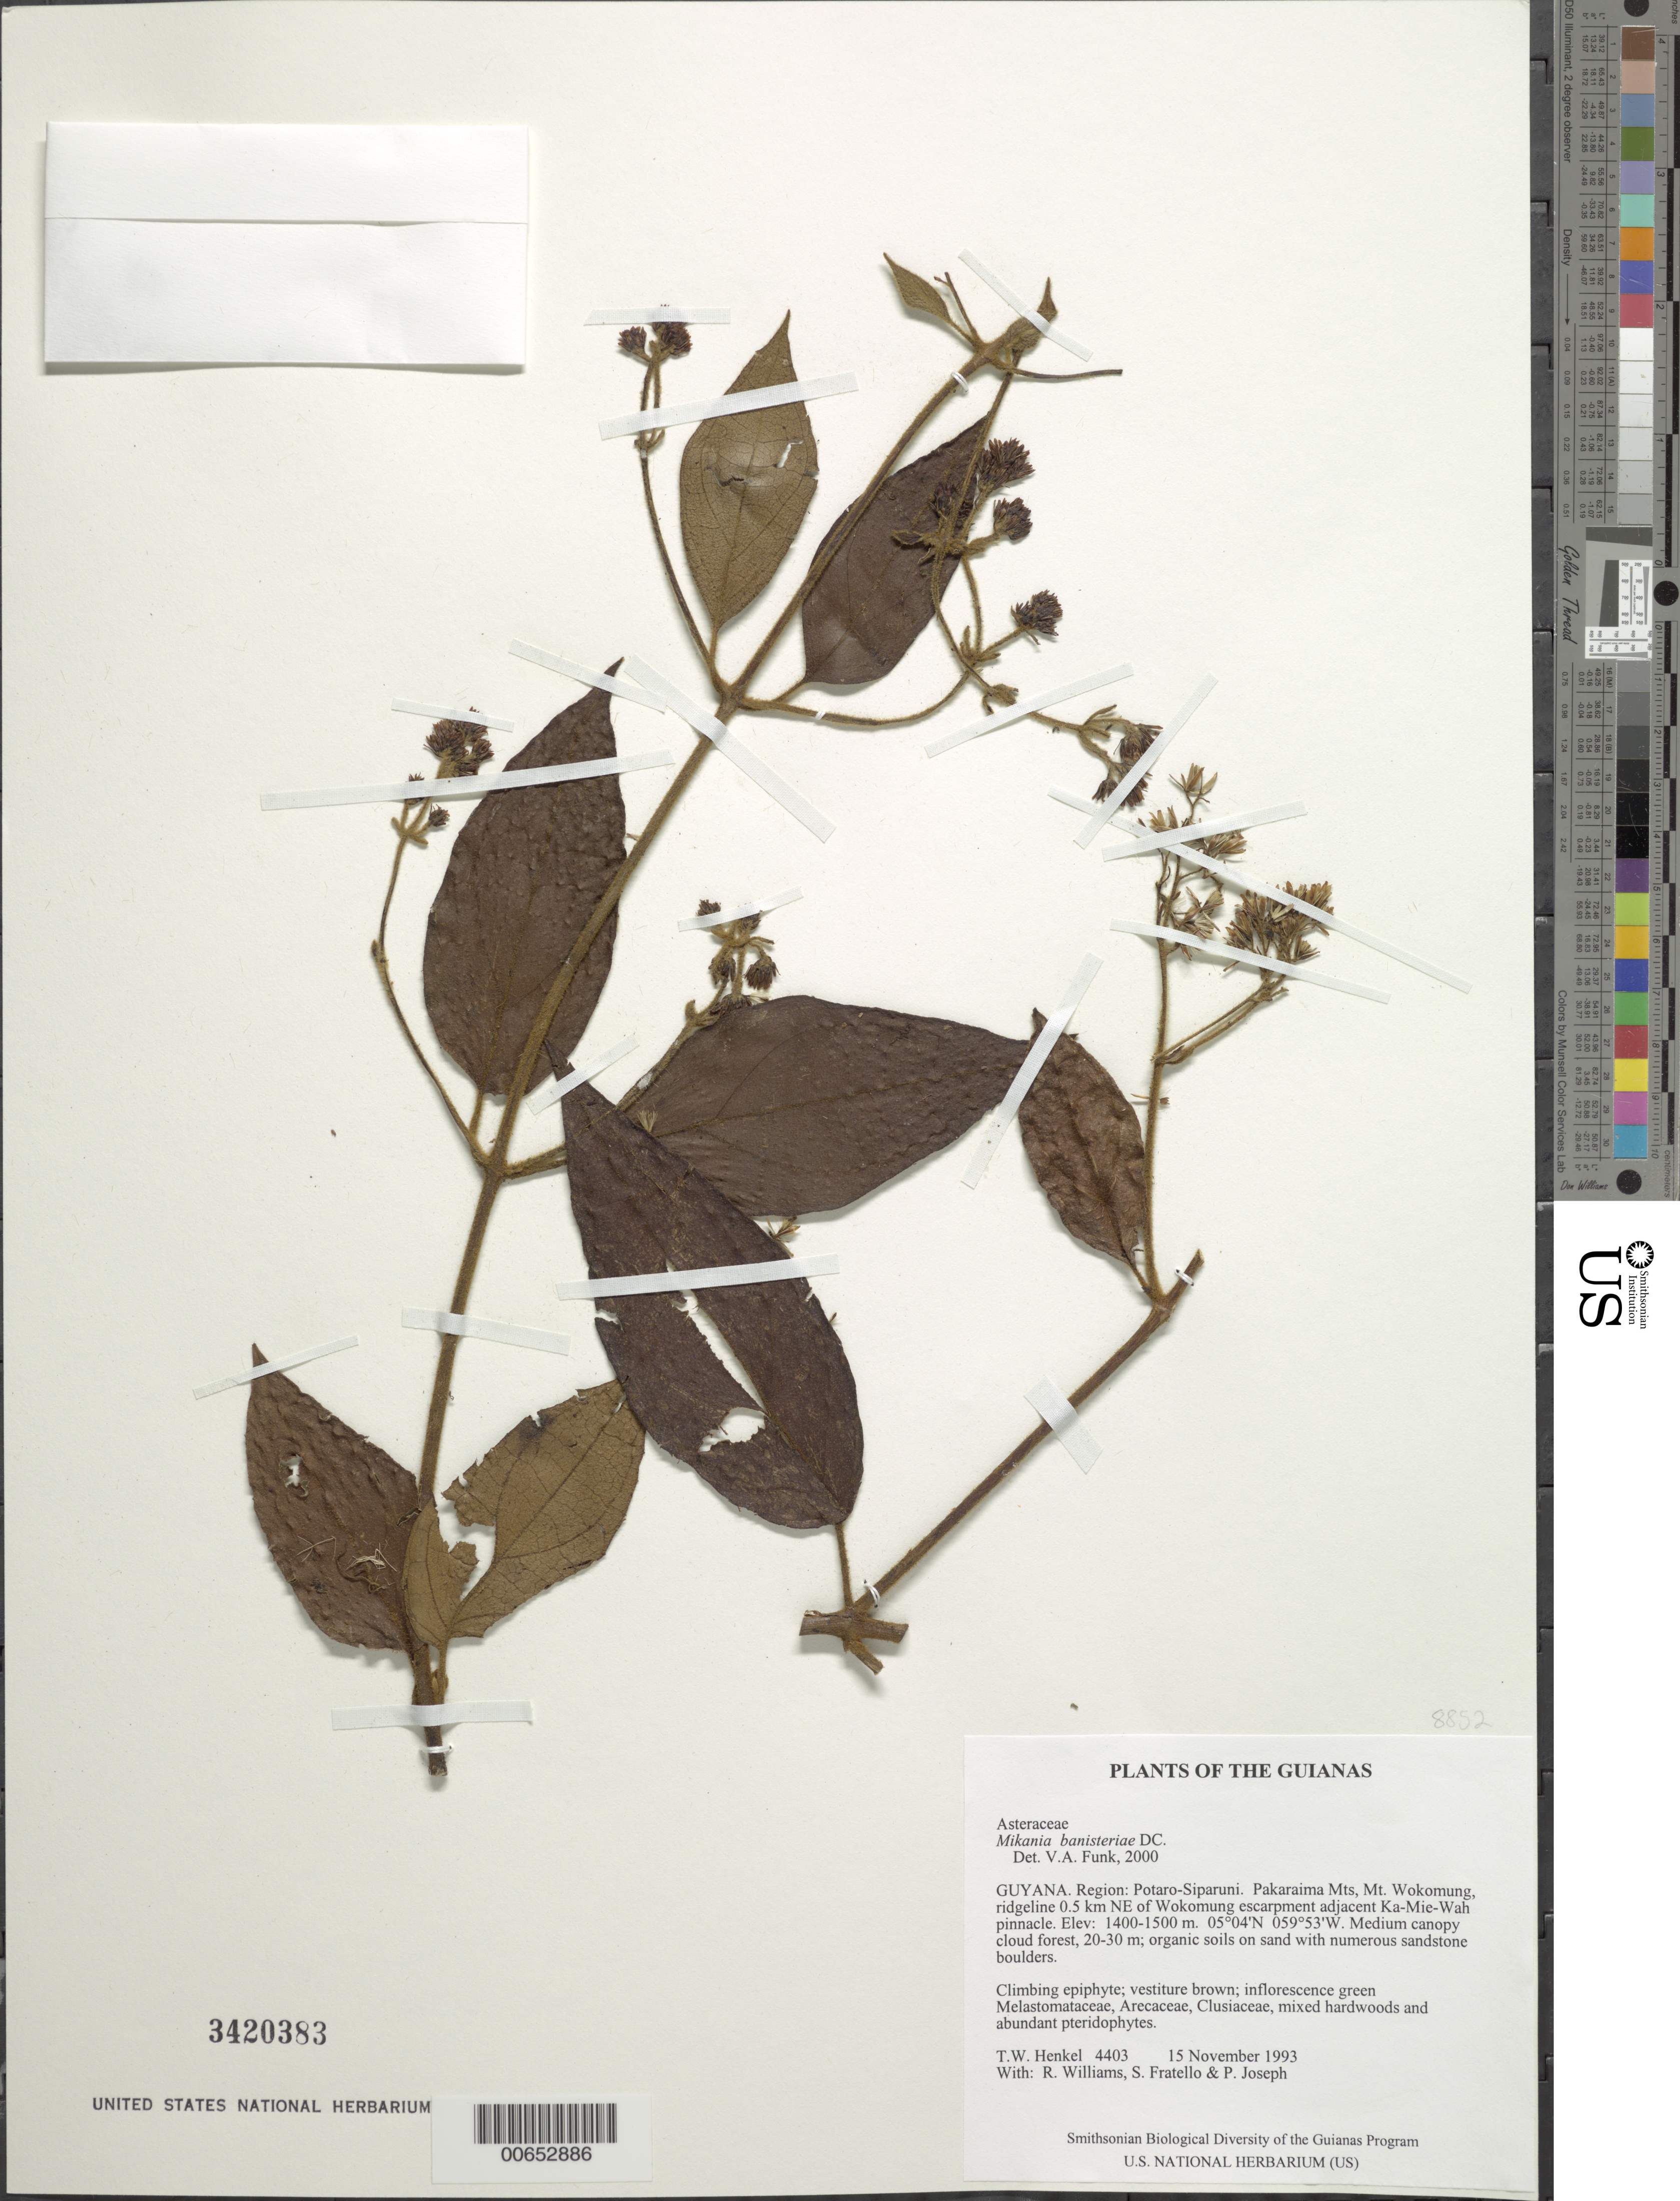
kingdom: Plantae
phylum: Tracheophyta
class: Magnoliopsida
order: Asterales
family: Asteraceae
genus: Mikania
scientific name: Mikania banisteriae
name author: DC.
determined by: Funk, Vicki A., (BOT), Smithsonian Institution - National Museum of Natural History (UNITED STATES)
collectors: T. Henkel, R. Williams, S. Fratello & P. Joseph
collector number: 4403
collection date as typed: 15 November 1993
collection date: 1993-11-15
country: Guyana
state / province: Potaro-Siparuni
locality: Pakaraima Mts, Mt. Wokomung, ridgeline 0.5 km NE of Wokomung escarpment adjacent Ka-Mie-Wah pinnacle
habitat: Medium canopy cloud forest, 20-30 m; organic soils on sand with numerous sandstone boulders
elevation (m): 1400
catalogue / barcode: US 3420383